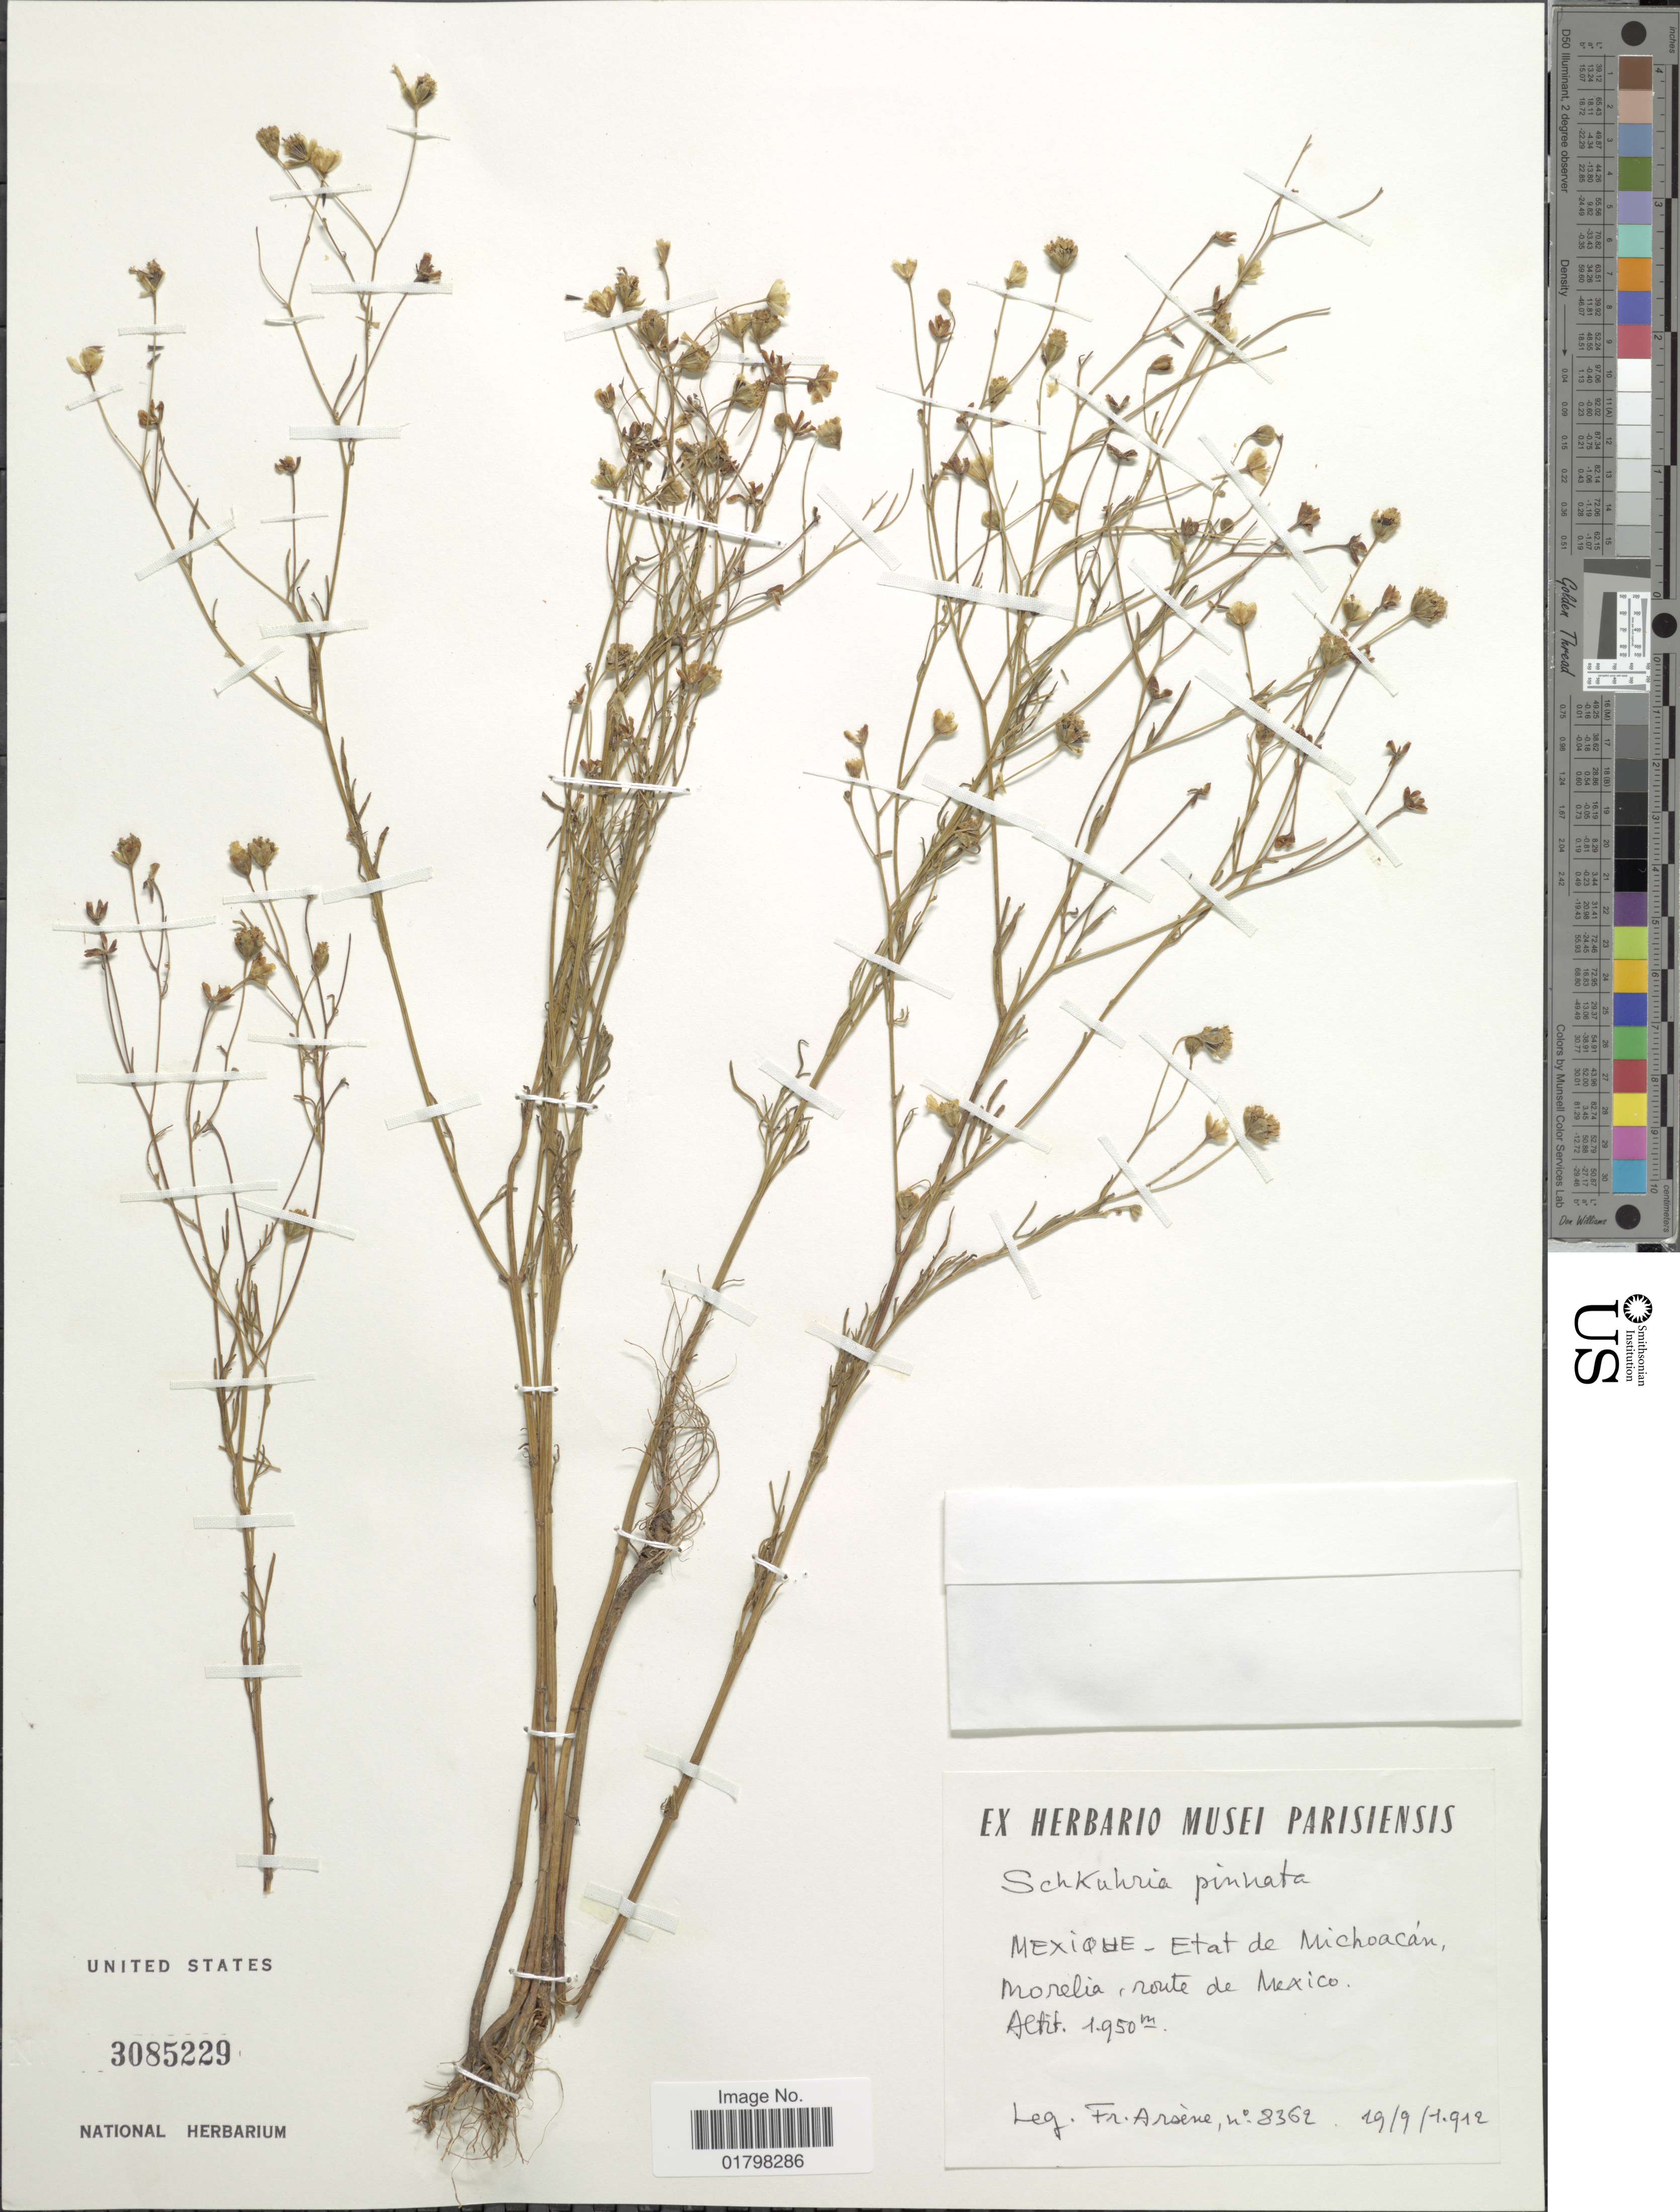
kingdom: Plantae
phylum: Tracheophyta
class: Magnoliopsida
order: Asterales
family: Asteraceae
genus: Schkuhria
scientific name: Schkuhria pinnata var. virgata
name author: (La Llave ex La Llave) Heiser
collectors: Bro. G. Arsène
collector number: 8362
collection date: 1912-09-19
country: Mexico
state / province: Michoacán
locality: Morelia, route de Mexico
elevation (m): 1950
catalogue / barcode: US 3085229